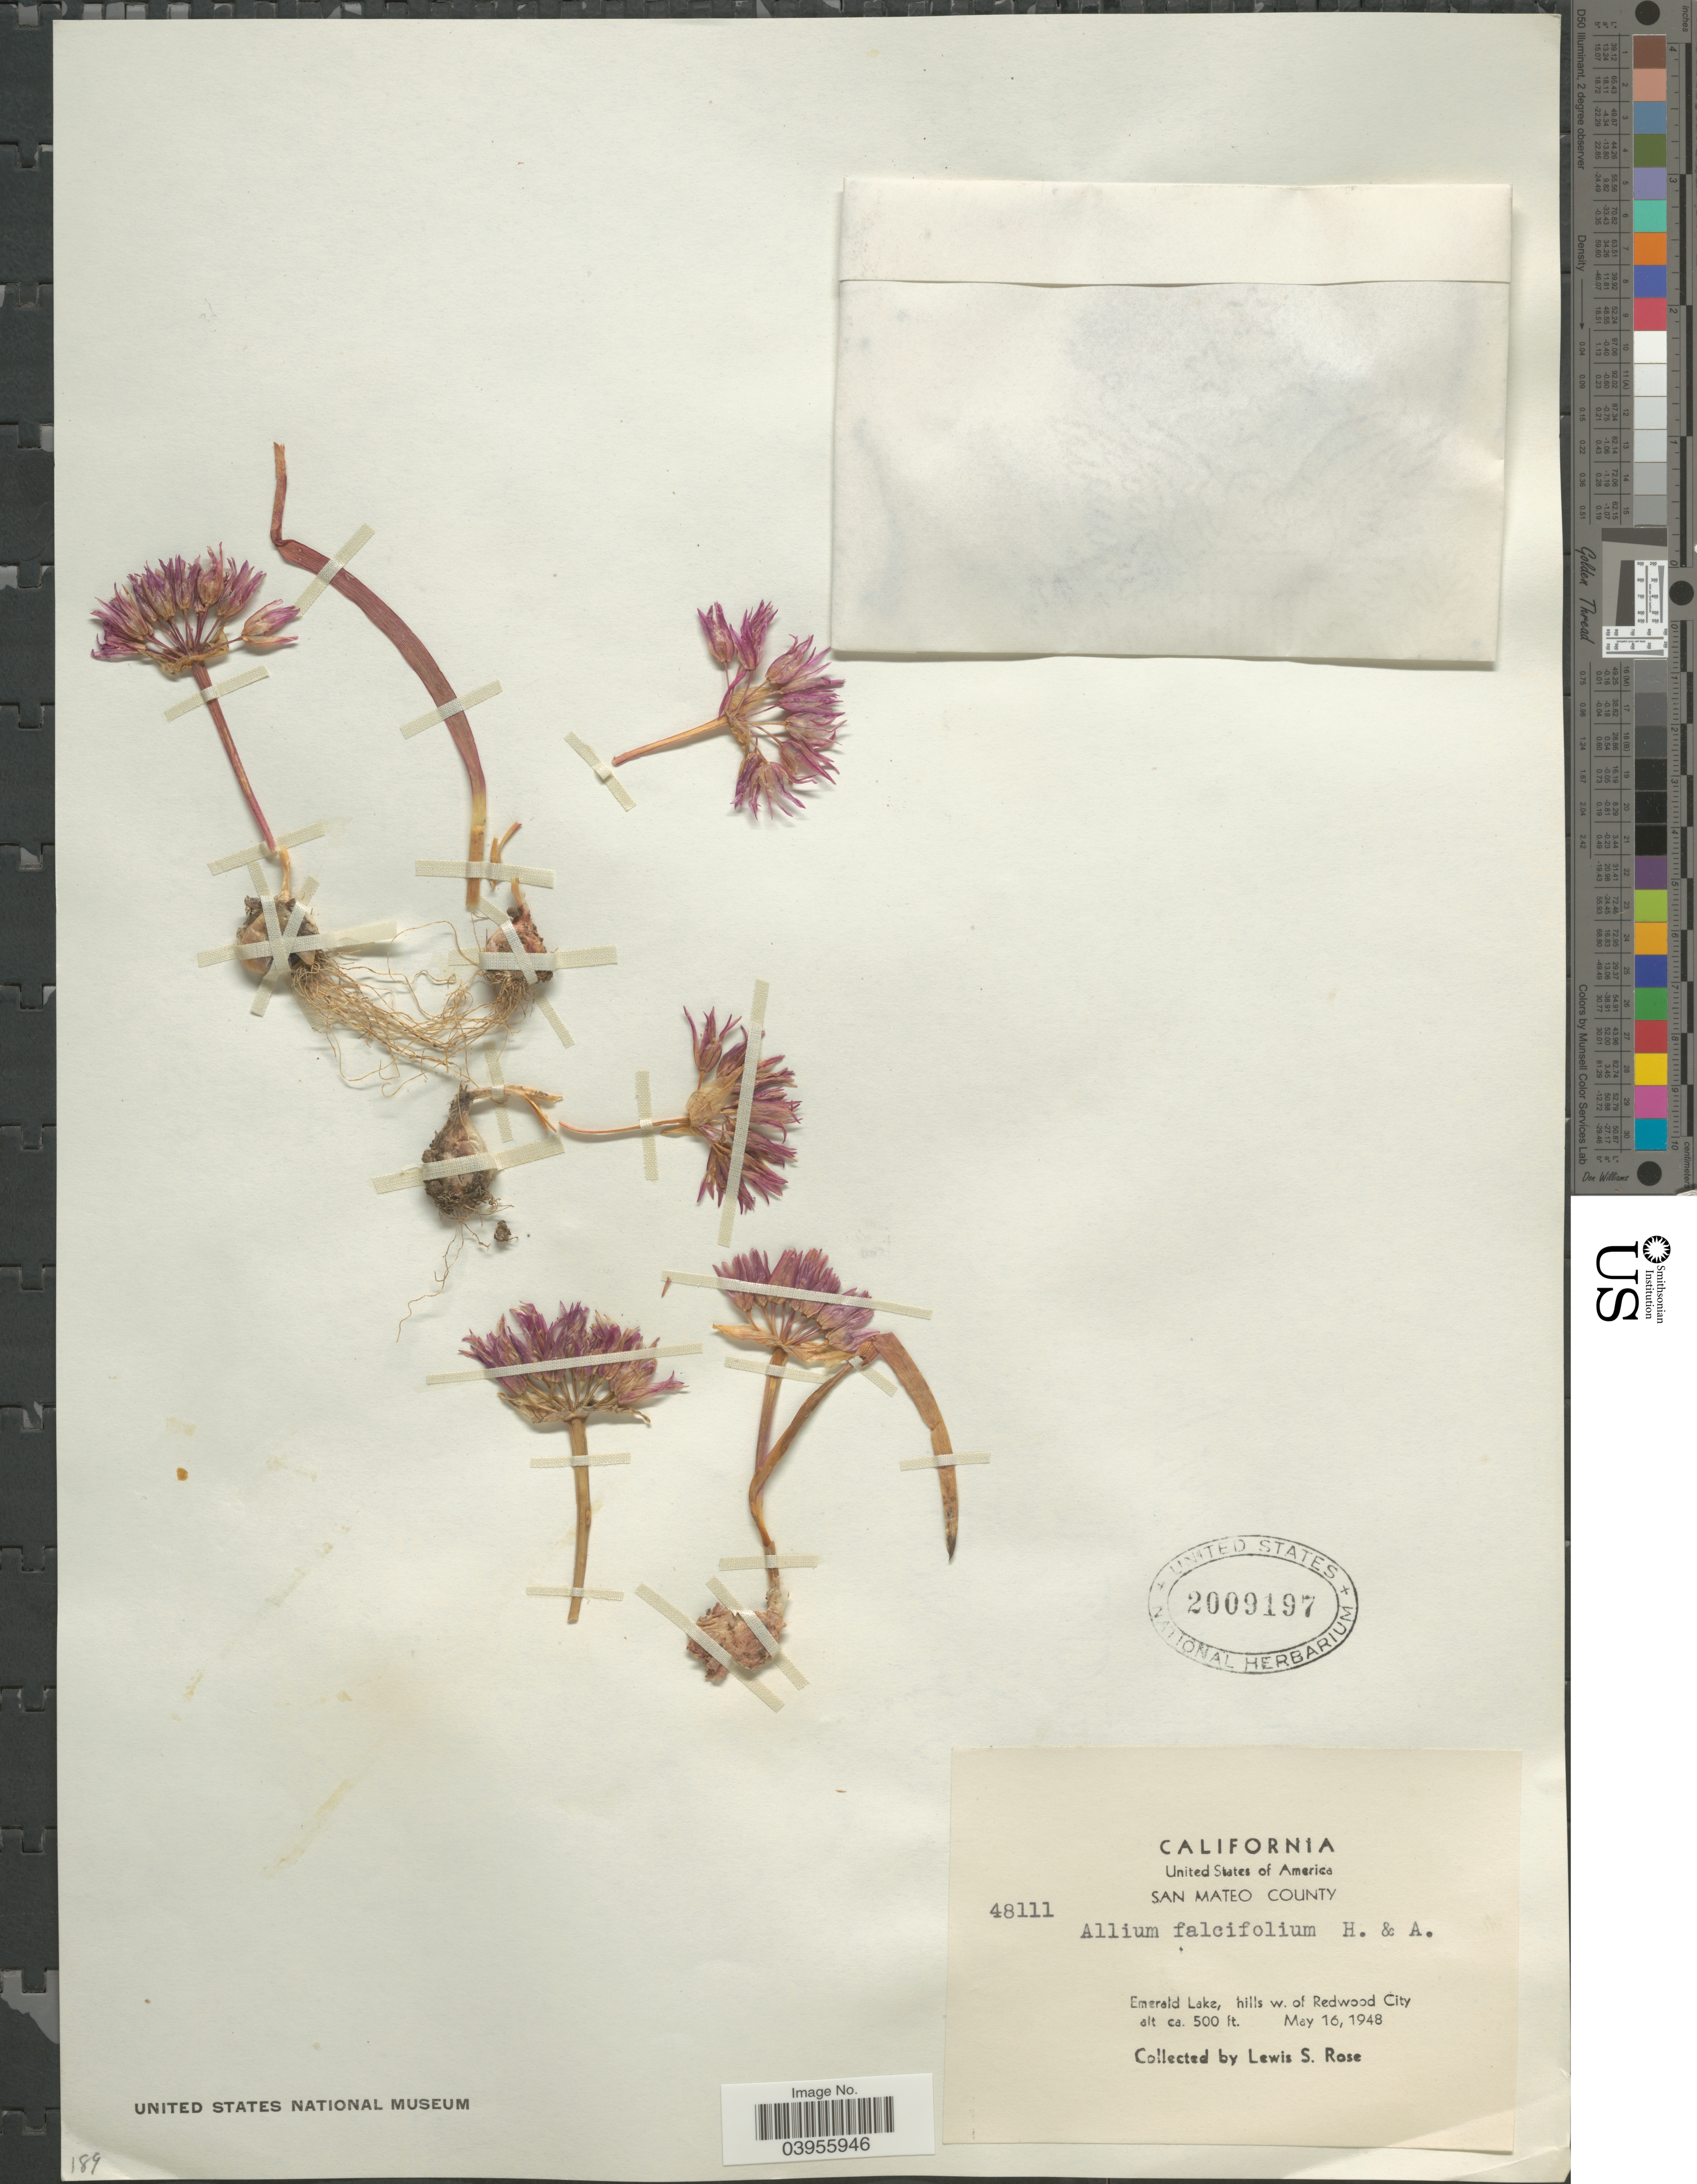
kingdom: Plantae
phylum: Tracheophyta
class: Liliopsida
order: Asparagales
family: Amaryllidaceae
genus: Allium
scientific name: Allium falcifolium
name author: Hook. & Arn.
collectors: L. S. Rose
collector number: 48111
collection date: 1948-05-16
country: United States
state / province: California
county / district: San Mateo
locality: San Mateo County. Emerald Lake, hills w. of Redwood City.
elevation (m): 152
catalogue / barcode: US 2009197